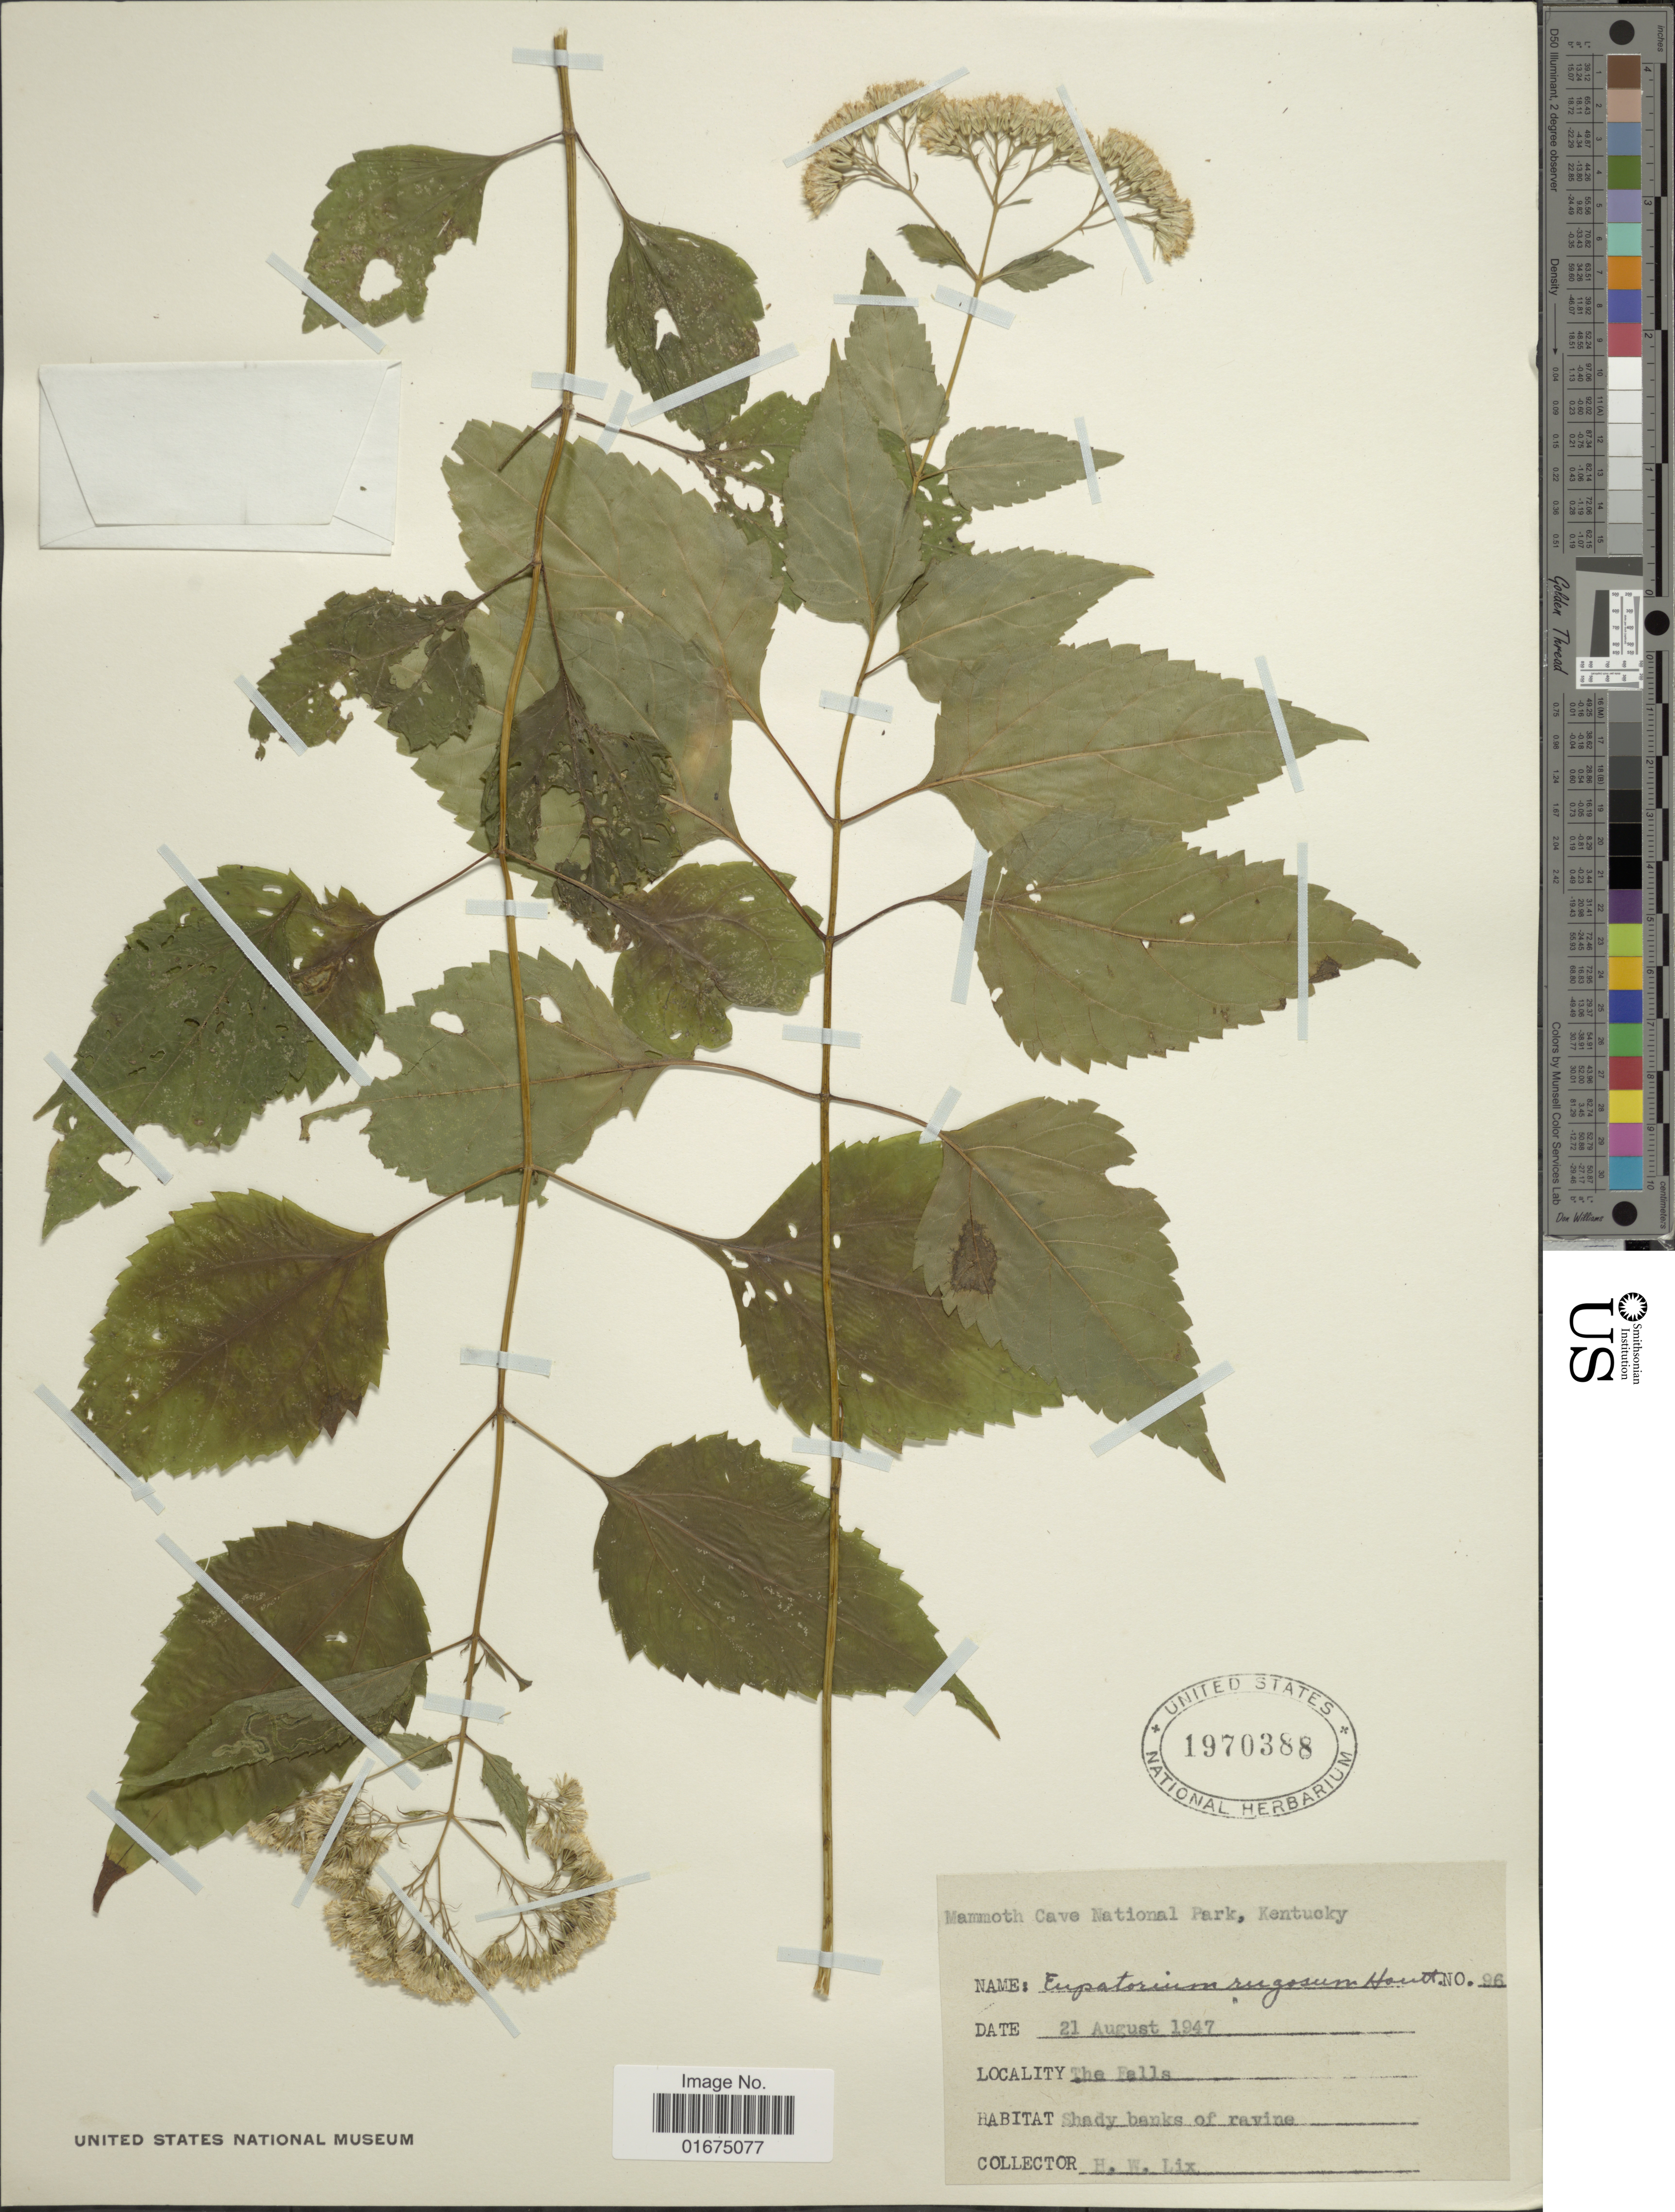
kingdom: Plantae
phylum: Tracheophyta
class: Magnoliopsida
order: Asterales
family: Asteraceae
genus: Ageratina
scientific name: Ageratina altissima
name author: (L.) R.M. King & H. Rob.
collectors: H. W. Lix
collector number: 96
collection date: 1947-08-21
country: United States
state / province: Kentucky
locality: Mammoth Cave National Park, The Falls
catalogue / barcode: US 1970388